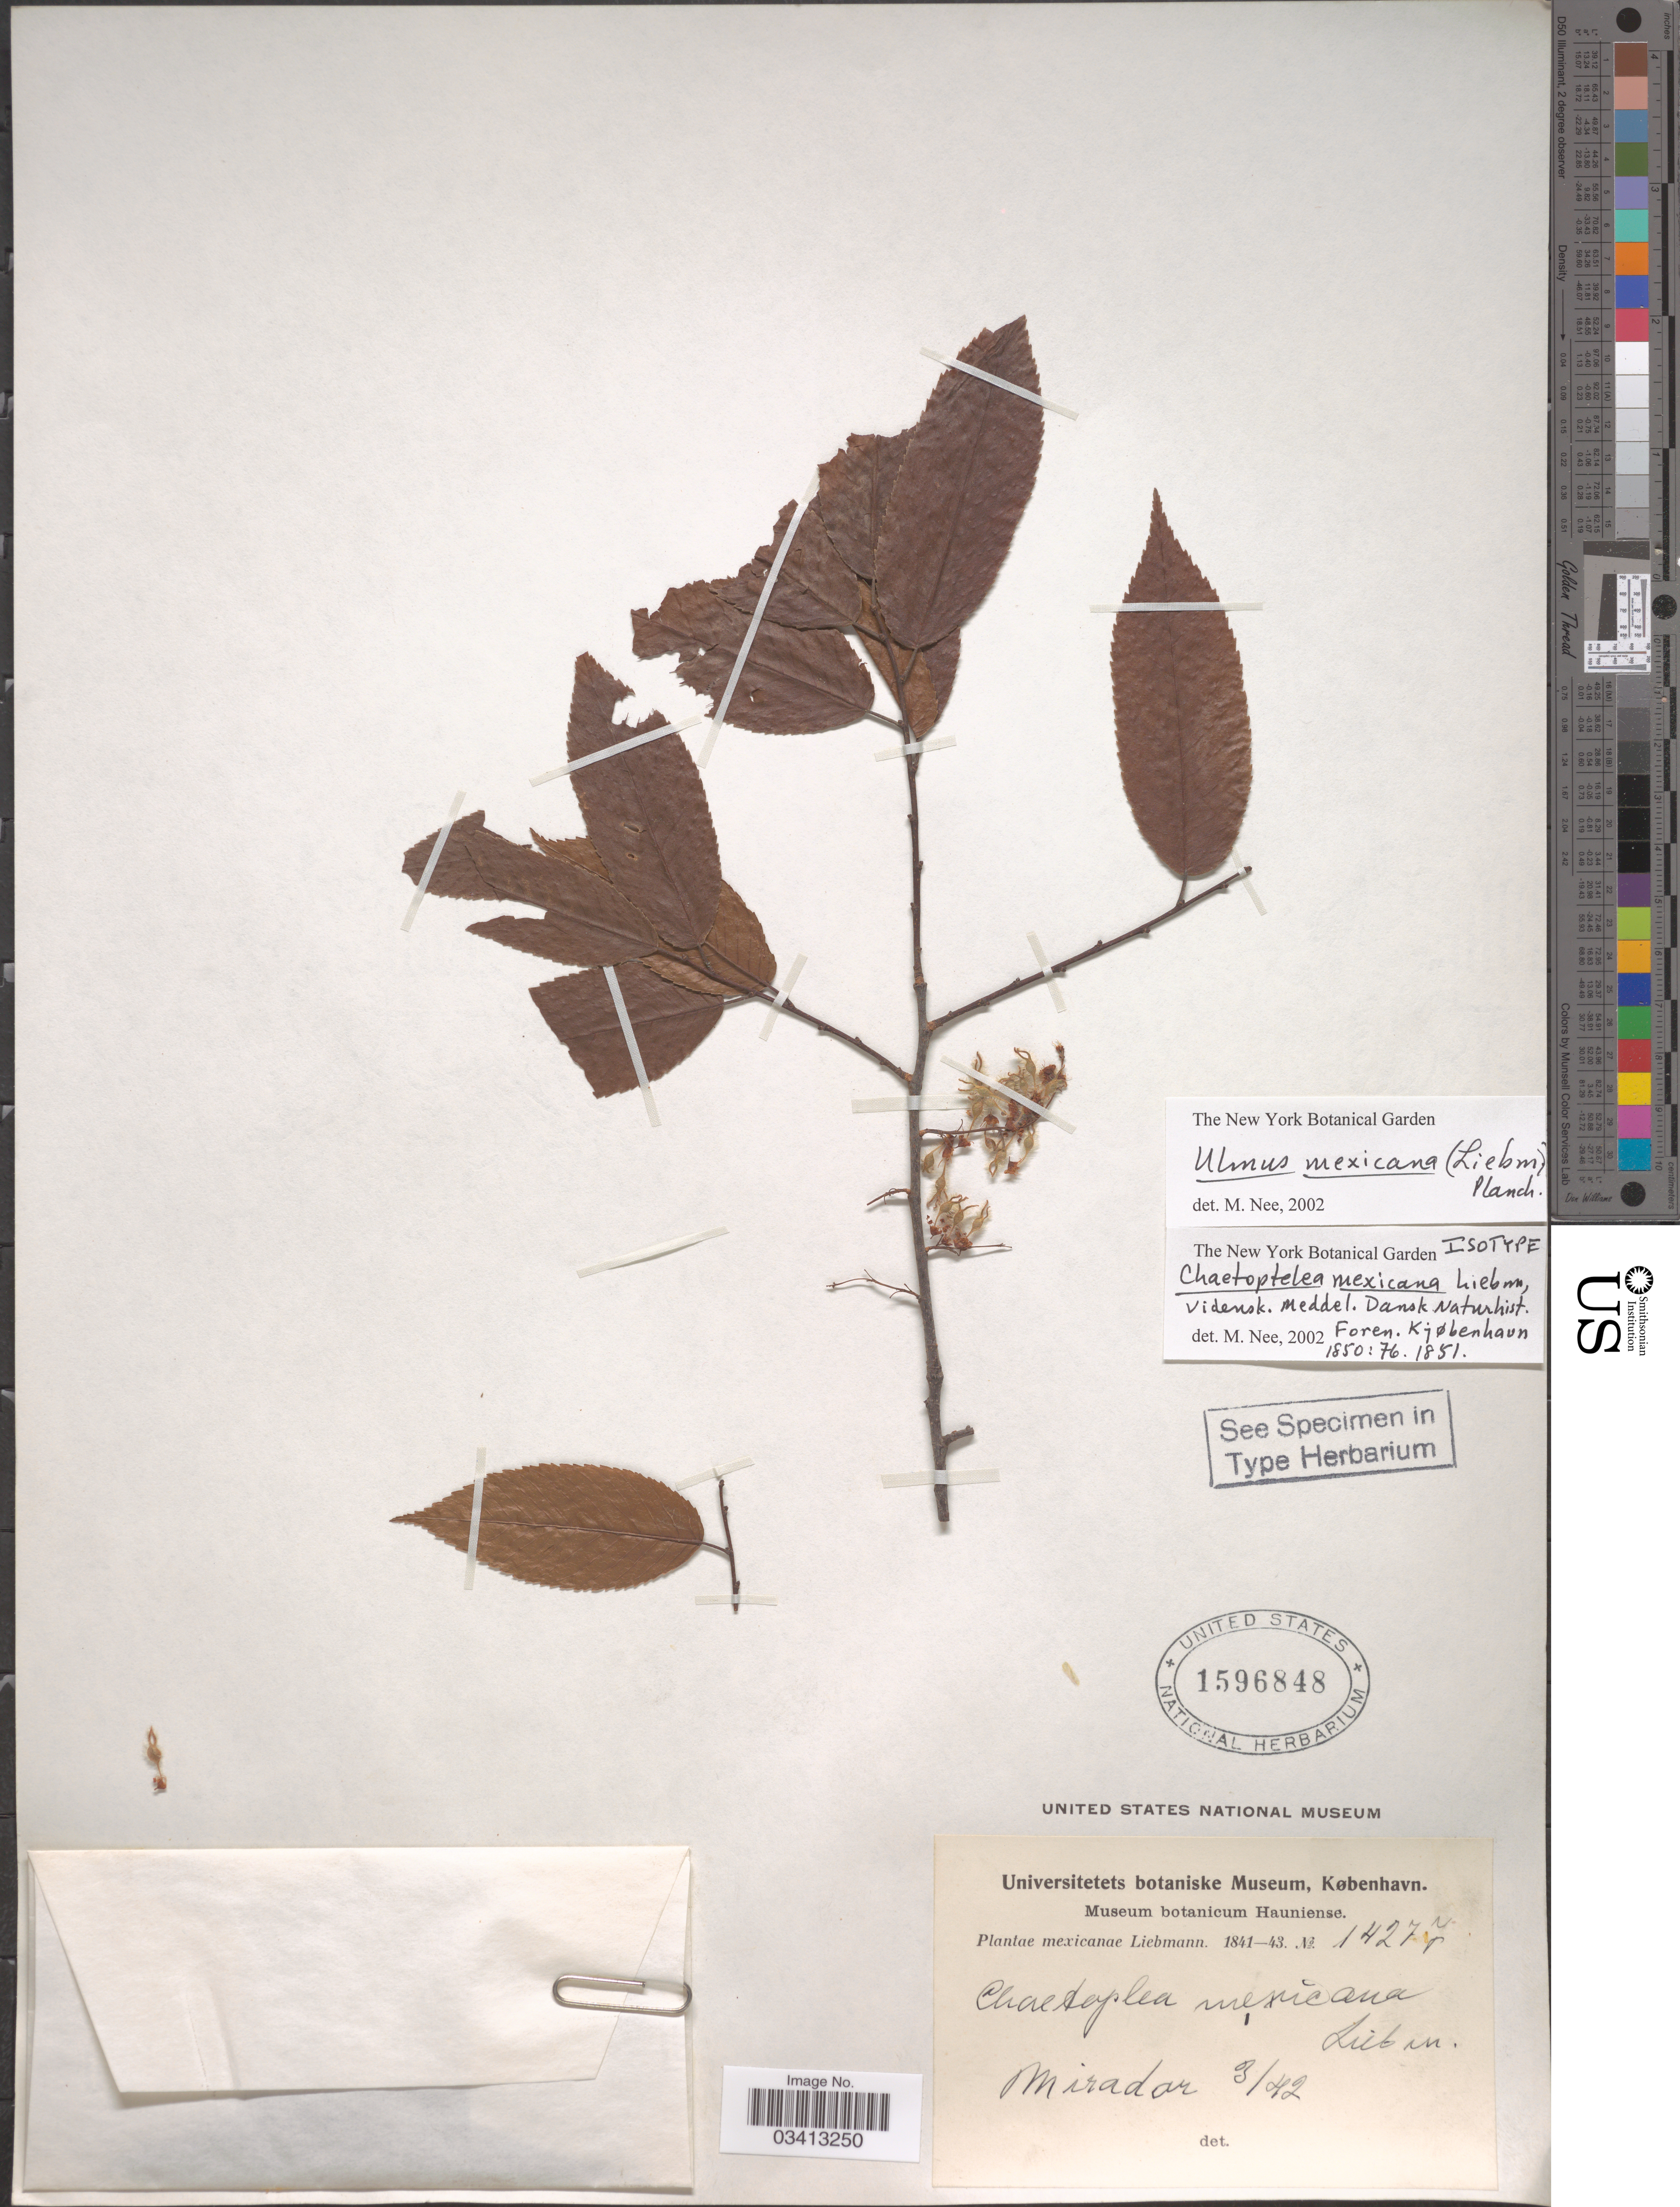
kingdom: Plantae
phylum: Tracheophyta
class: Magnoliopsida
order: Rosales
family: Ulmaceae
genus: Ulmus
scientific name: Ulmus mexicana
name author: (Liebm.) Planch.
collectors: Liebmann, --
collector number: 14277*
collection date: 1842-03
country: Mexico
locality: Mirador.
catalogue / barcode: US 1596848